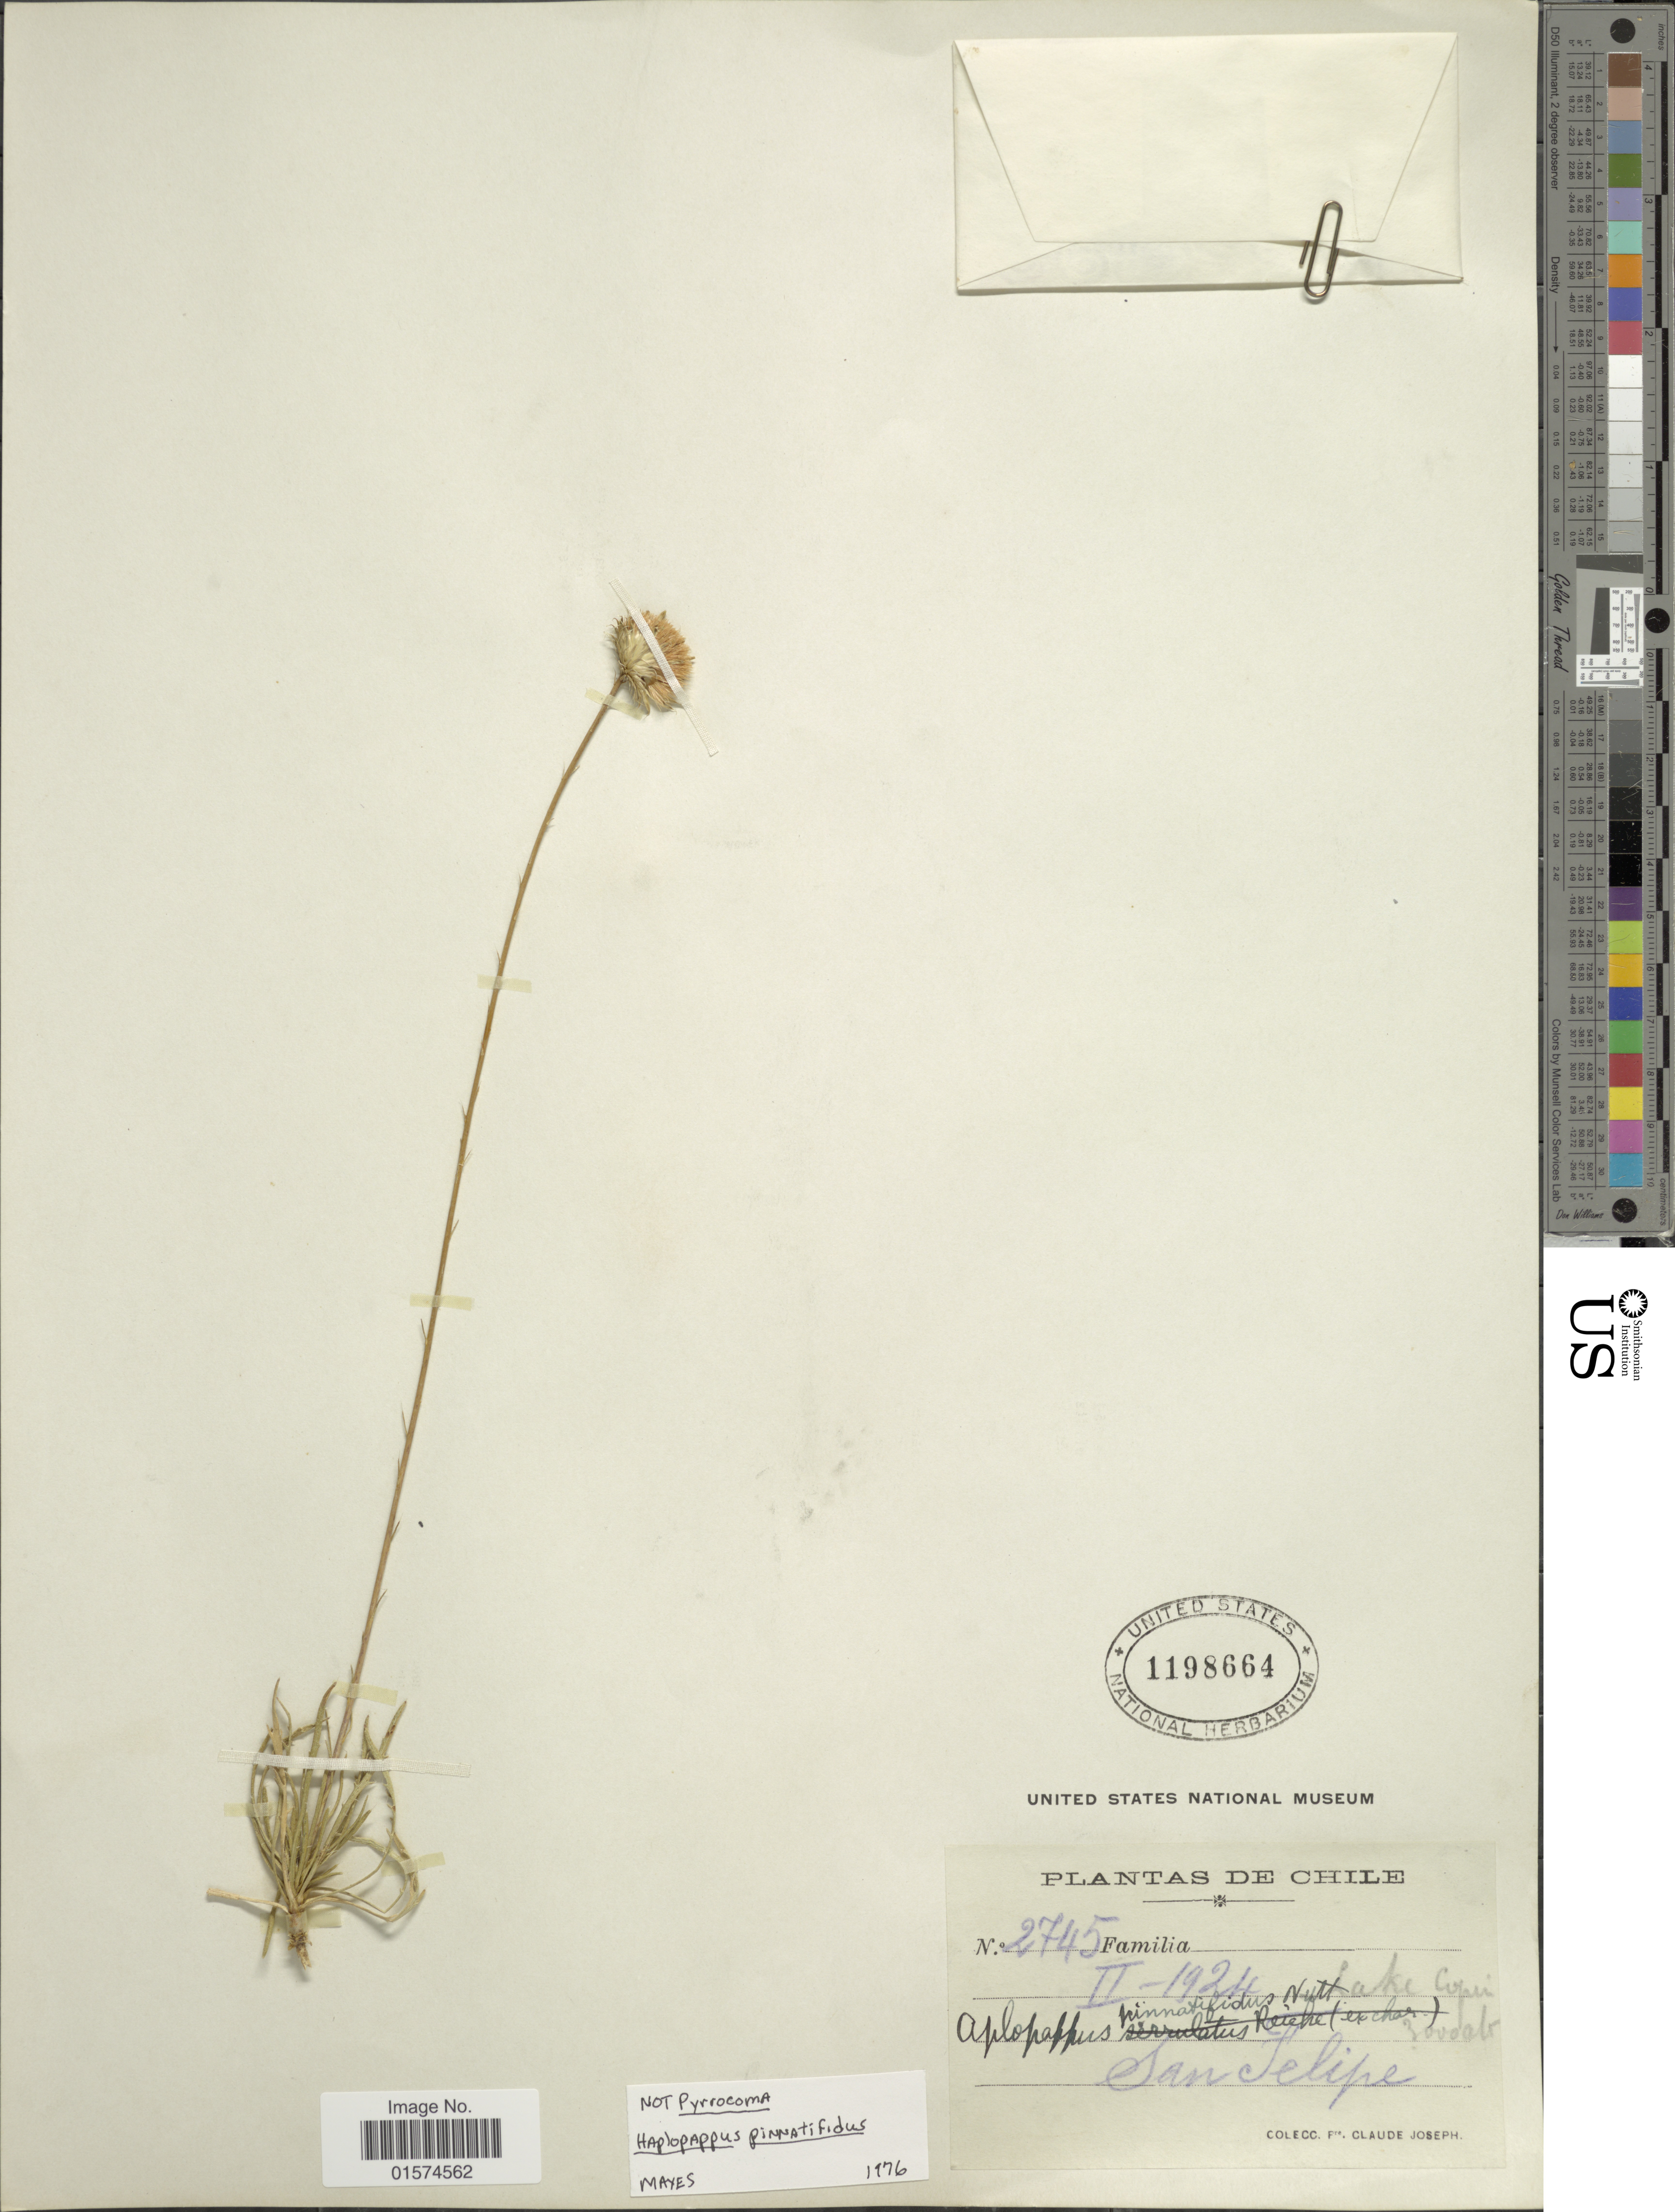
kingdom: Plantae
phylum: Tracheophyta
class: Magnoliopsida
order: Asterales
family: Asteraceae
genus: Haplopappus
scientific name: Haplopappus pinnatifidus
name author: Nutt.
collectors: Frere Claude Joseph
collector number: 2745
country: Chile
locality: San Felipe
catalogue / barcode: US 1198664